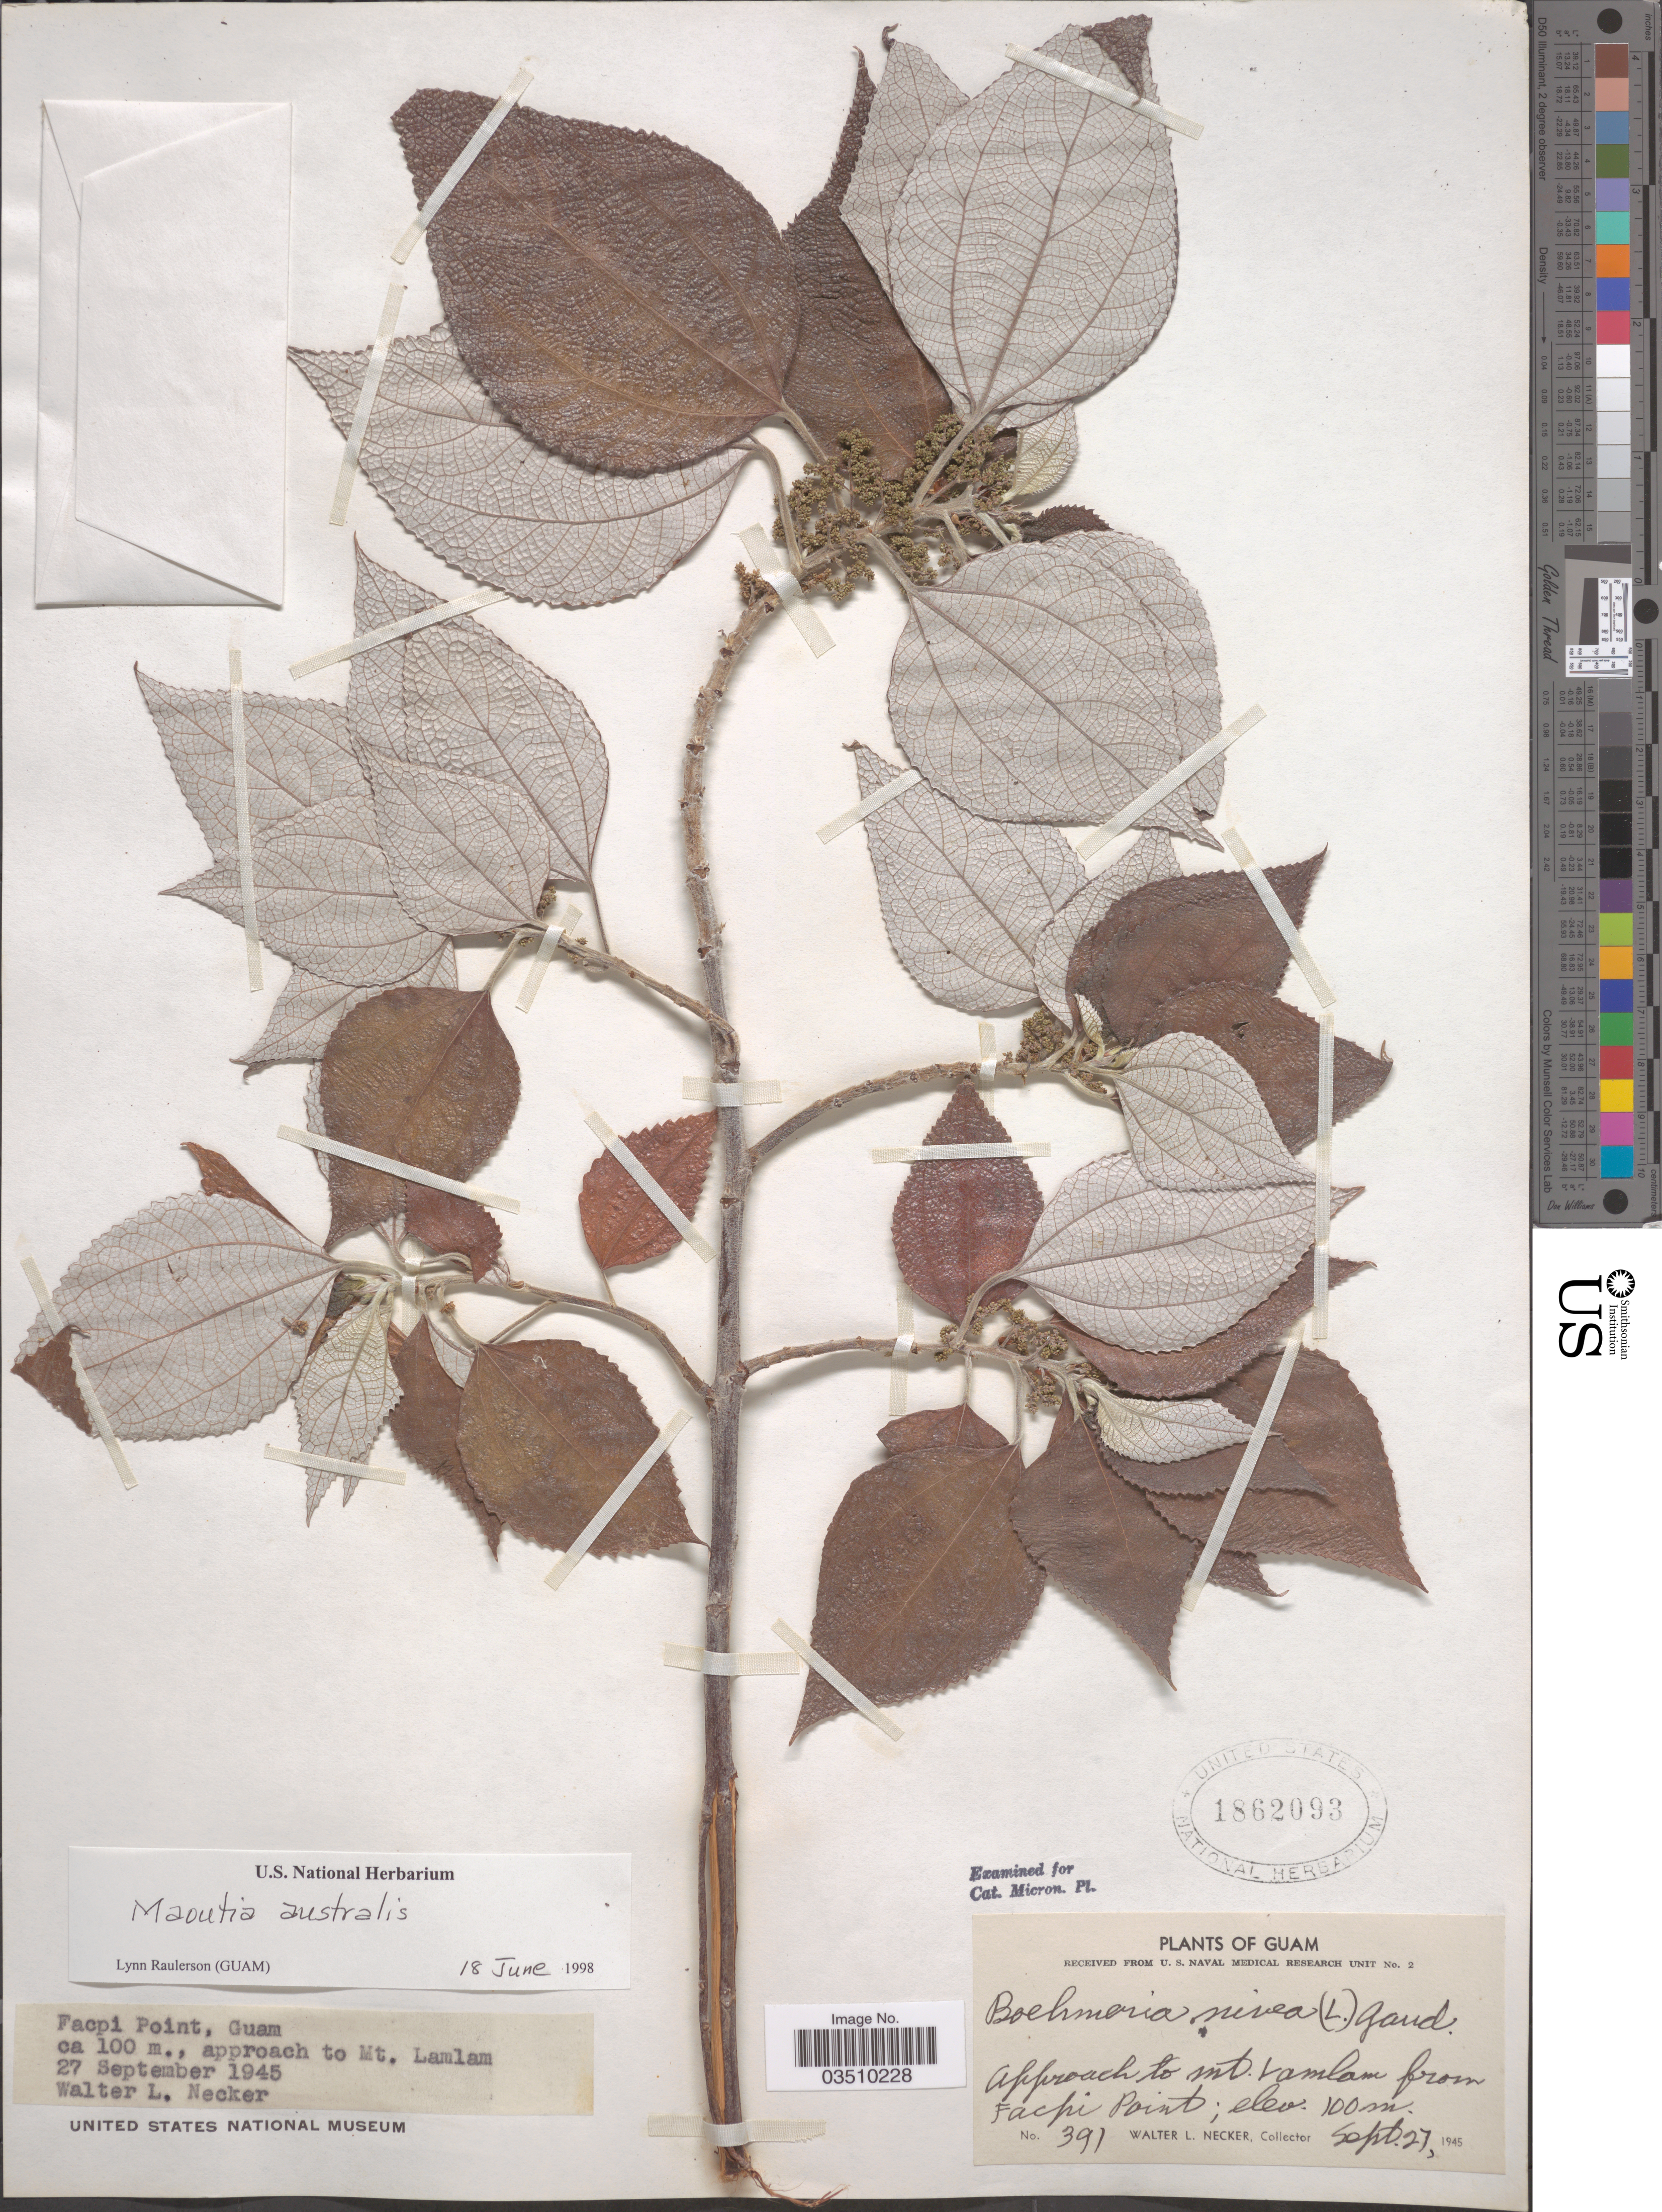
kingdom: Plantae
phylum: Tracheophyta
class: Magnoliopsida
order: Rosales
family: Urticaceae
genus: Maoutia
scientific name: Maoutia australis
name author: Wedd.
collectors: W. L. Necker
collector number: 391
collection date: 1945-09-27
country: Guam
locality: Facpi Point. Approach to Mt. Lamlam.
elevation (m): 100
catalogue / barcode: US 1862093